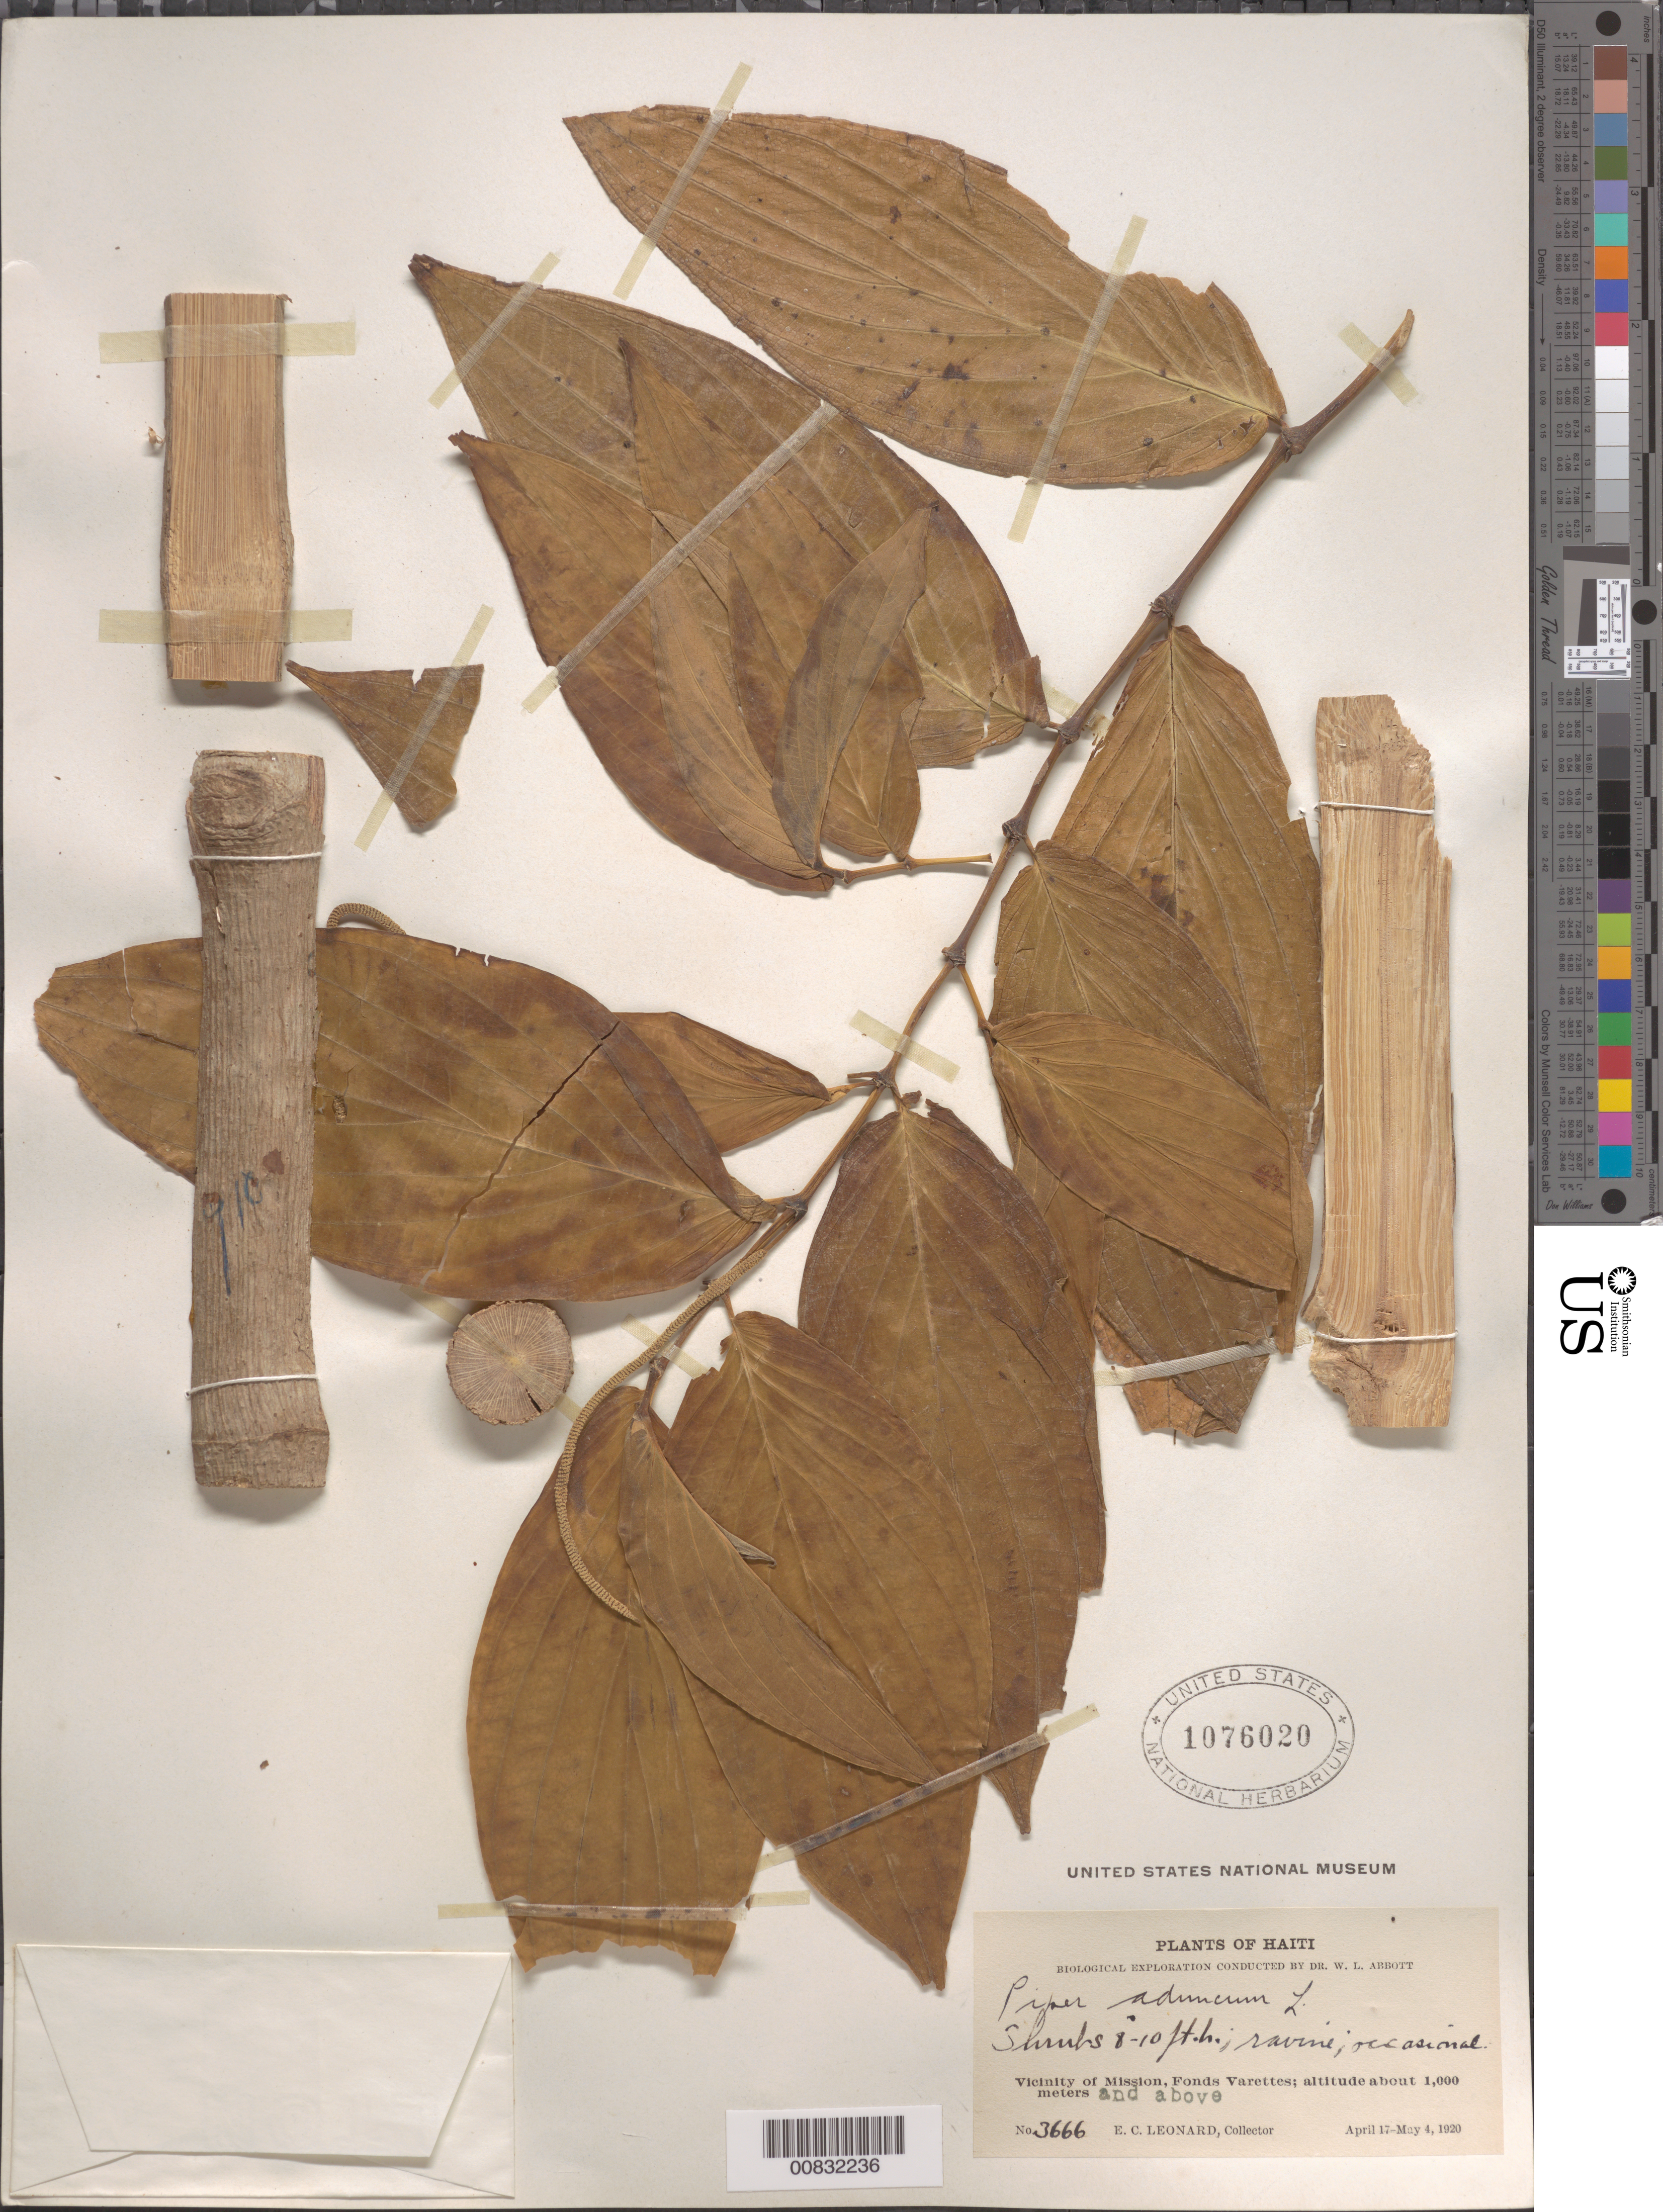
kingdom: Plantae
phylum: Tracheophyta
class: Magnoliopsida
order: Piperales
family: Piperaceae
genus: Piper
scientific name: Piper aduncum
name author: L.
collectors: E. C. Leonard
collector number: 3666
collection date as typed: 17 Apr 1920 to 04 May 1920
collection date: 1920-04-17/1920-05-04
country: Haiti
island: Hispaniola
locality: Vicinity of Mission, Fonds Varettes.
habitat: Ravine.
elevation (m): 1000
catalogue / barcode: US 1076020